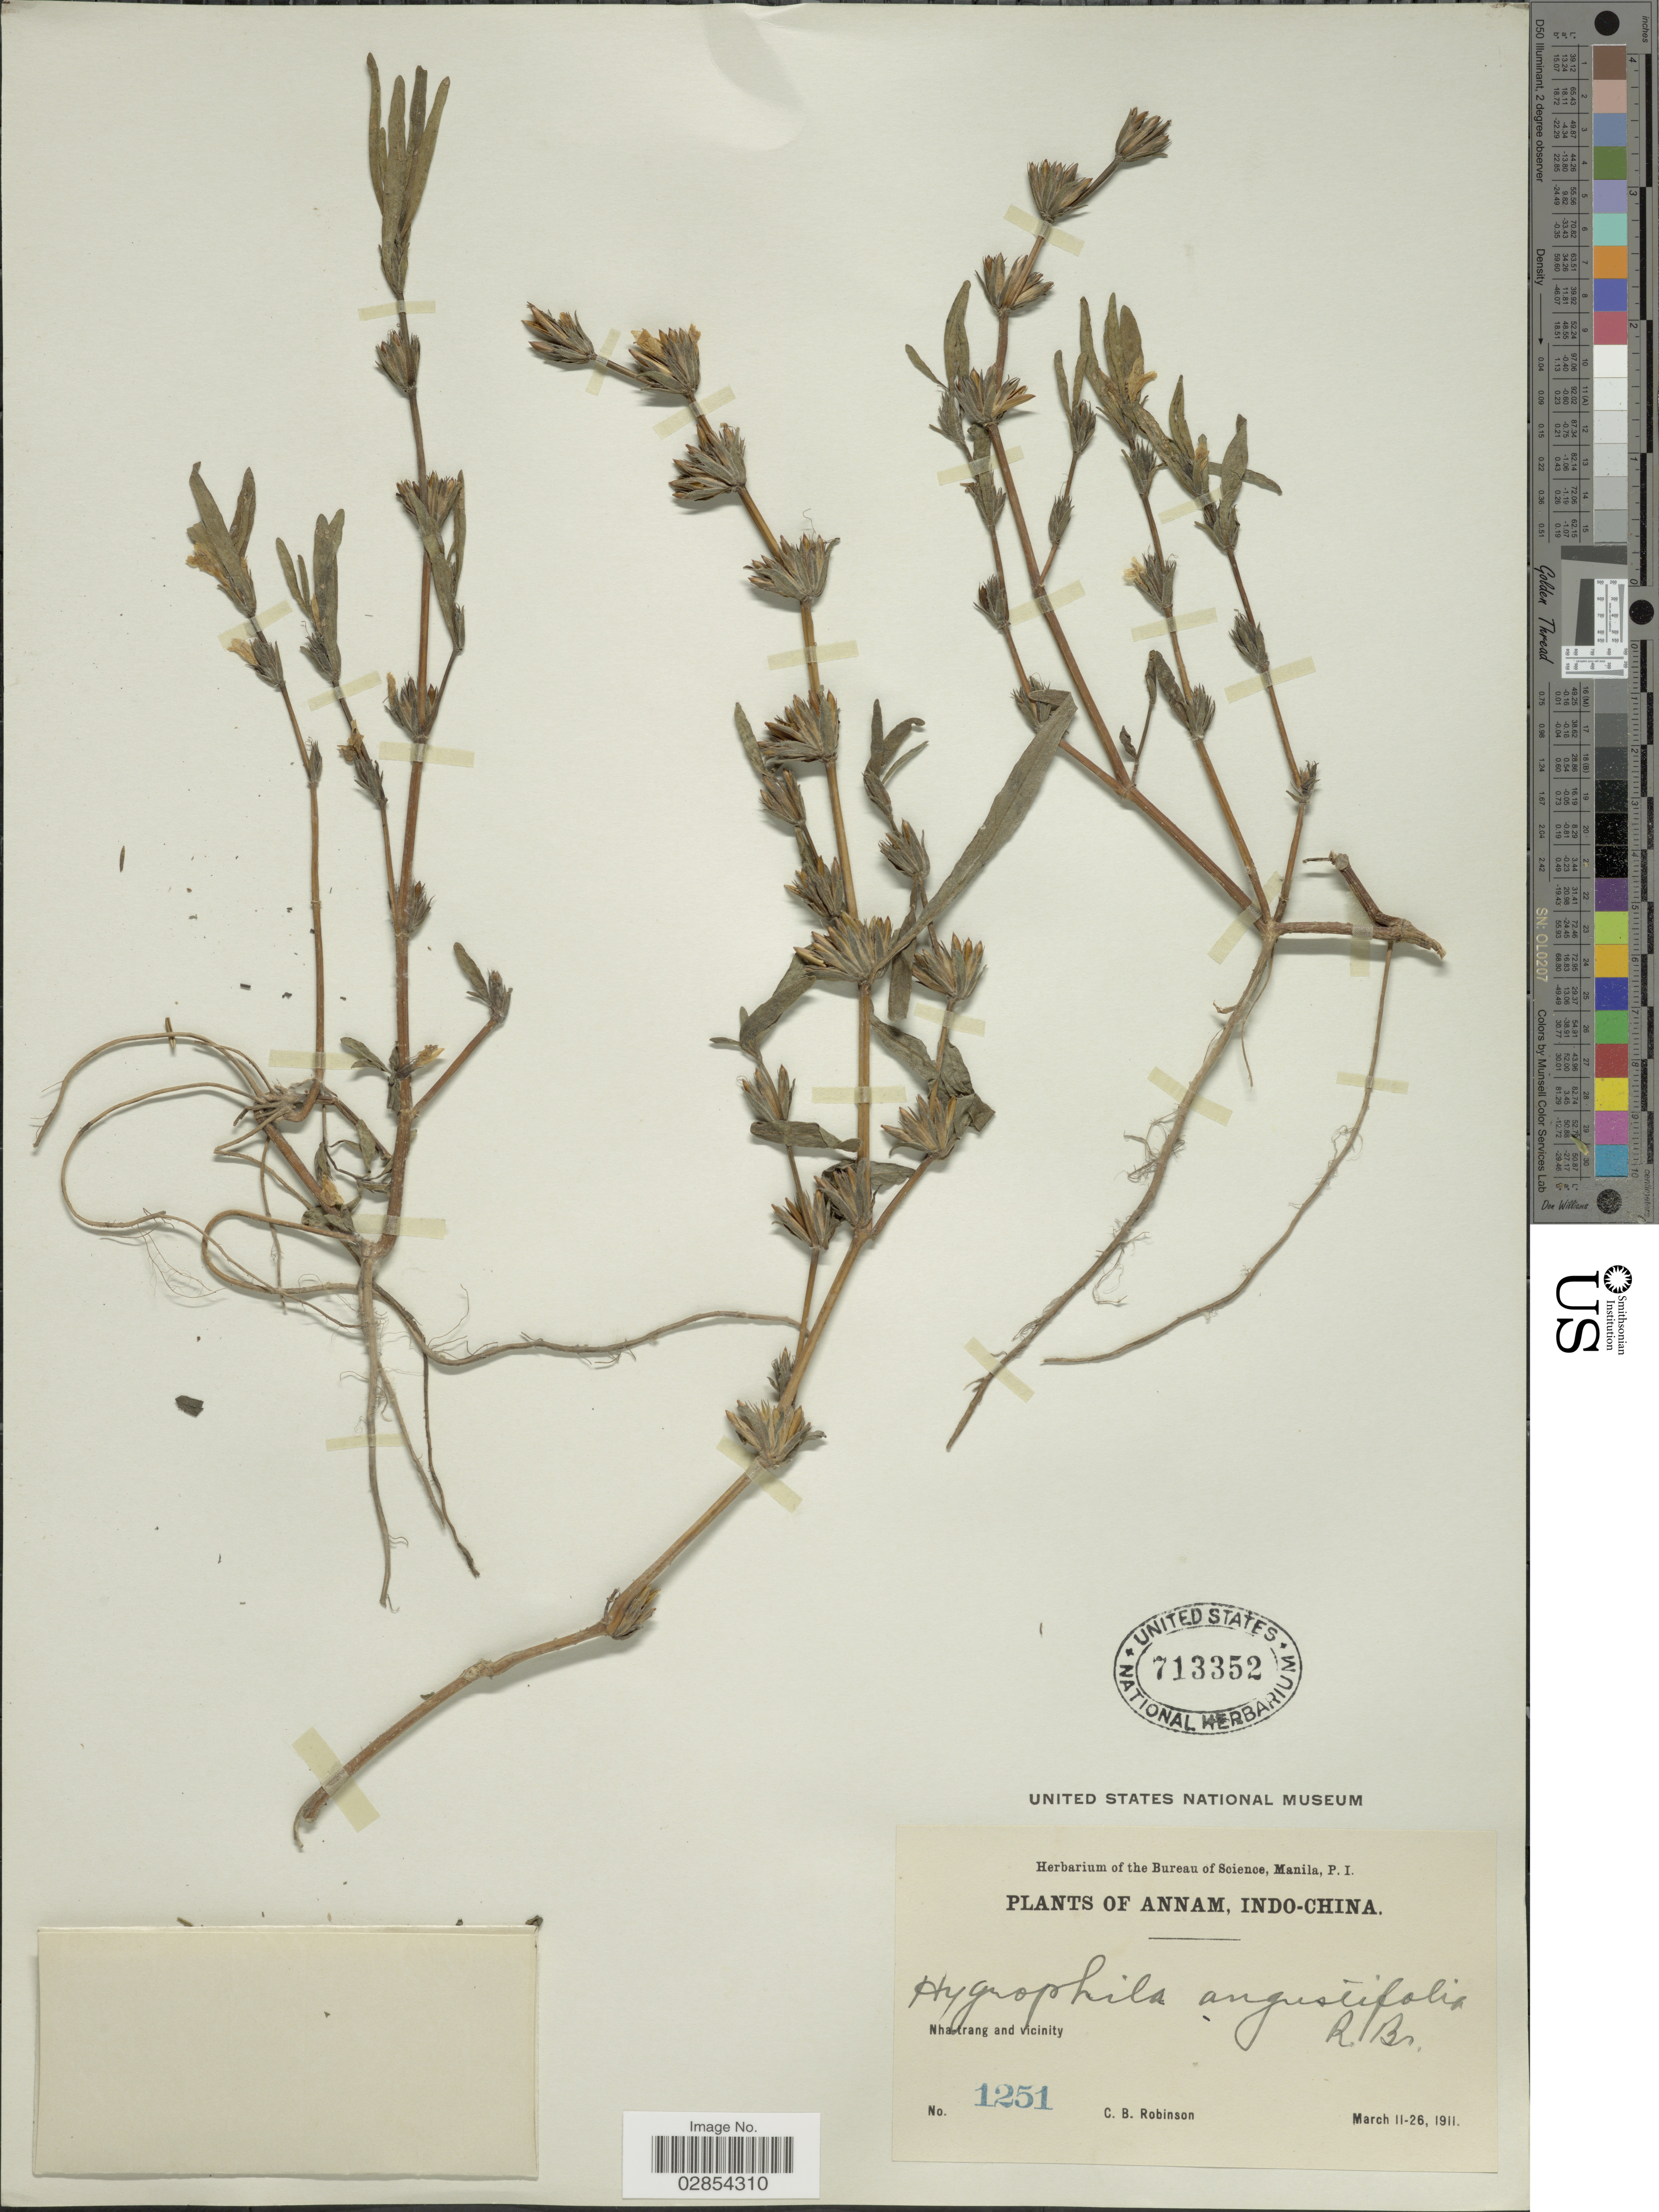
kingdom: Plantae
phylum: Tracheophyta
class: Magnoliopsida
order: Lamiales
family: Acanthaceae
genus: Hygrophila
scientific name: Hygrophila angustifolia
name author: R. Br.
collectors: C. Robinson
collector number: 1251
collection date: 1911-03-11/1911-03-26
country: Vietnam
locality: Annam, Indo-China. Nha-trang and vicinity.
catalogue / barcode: US 713352